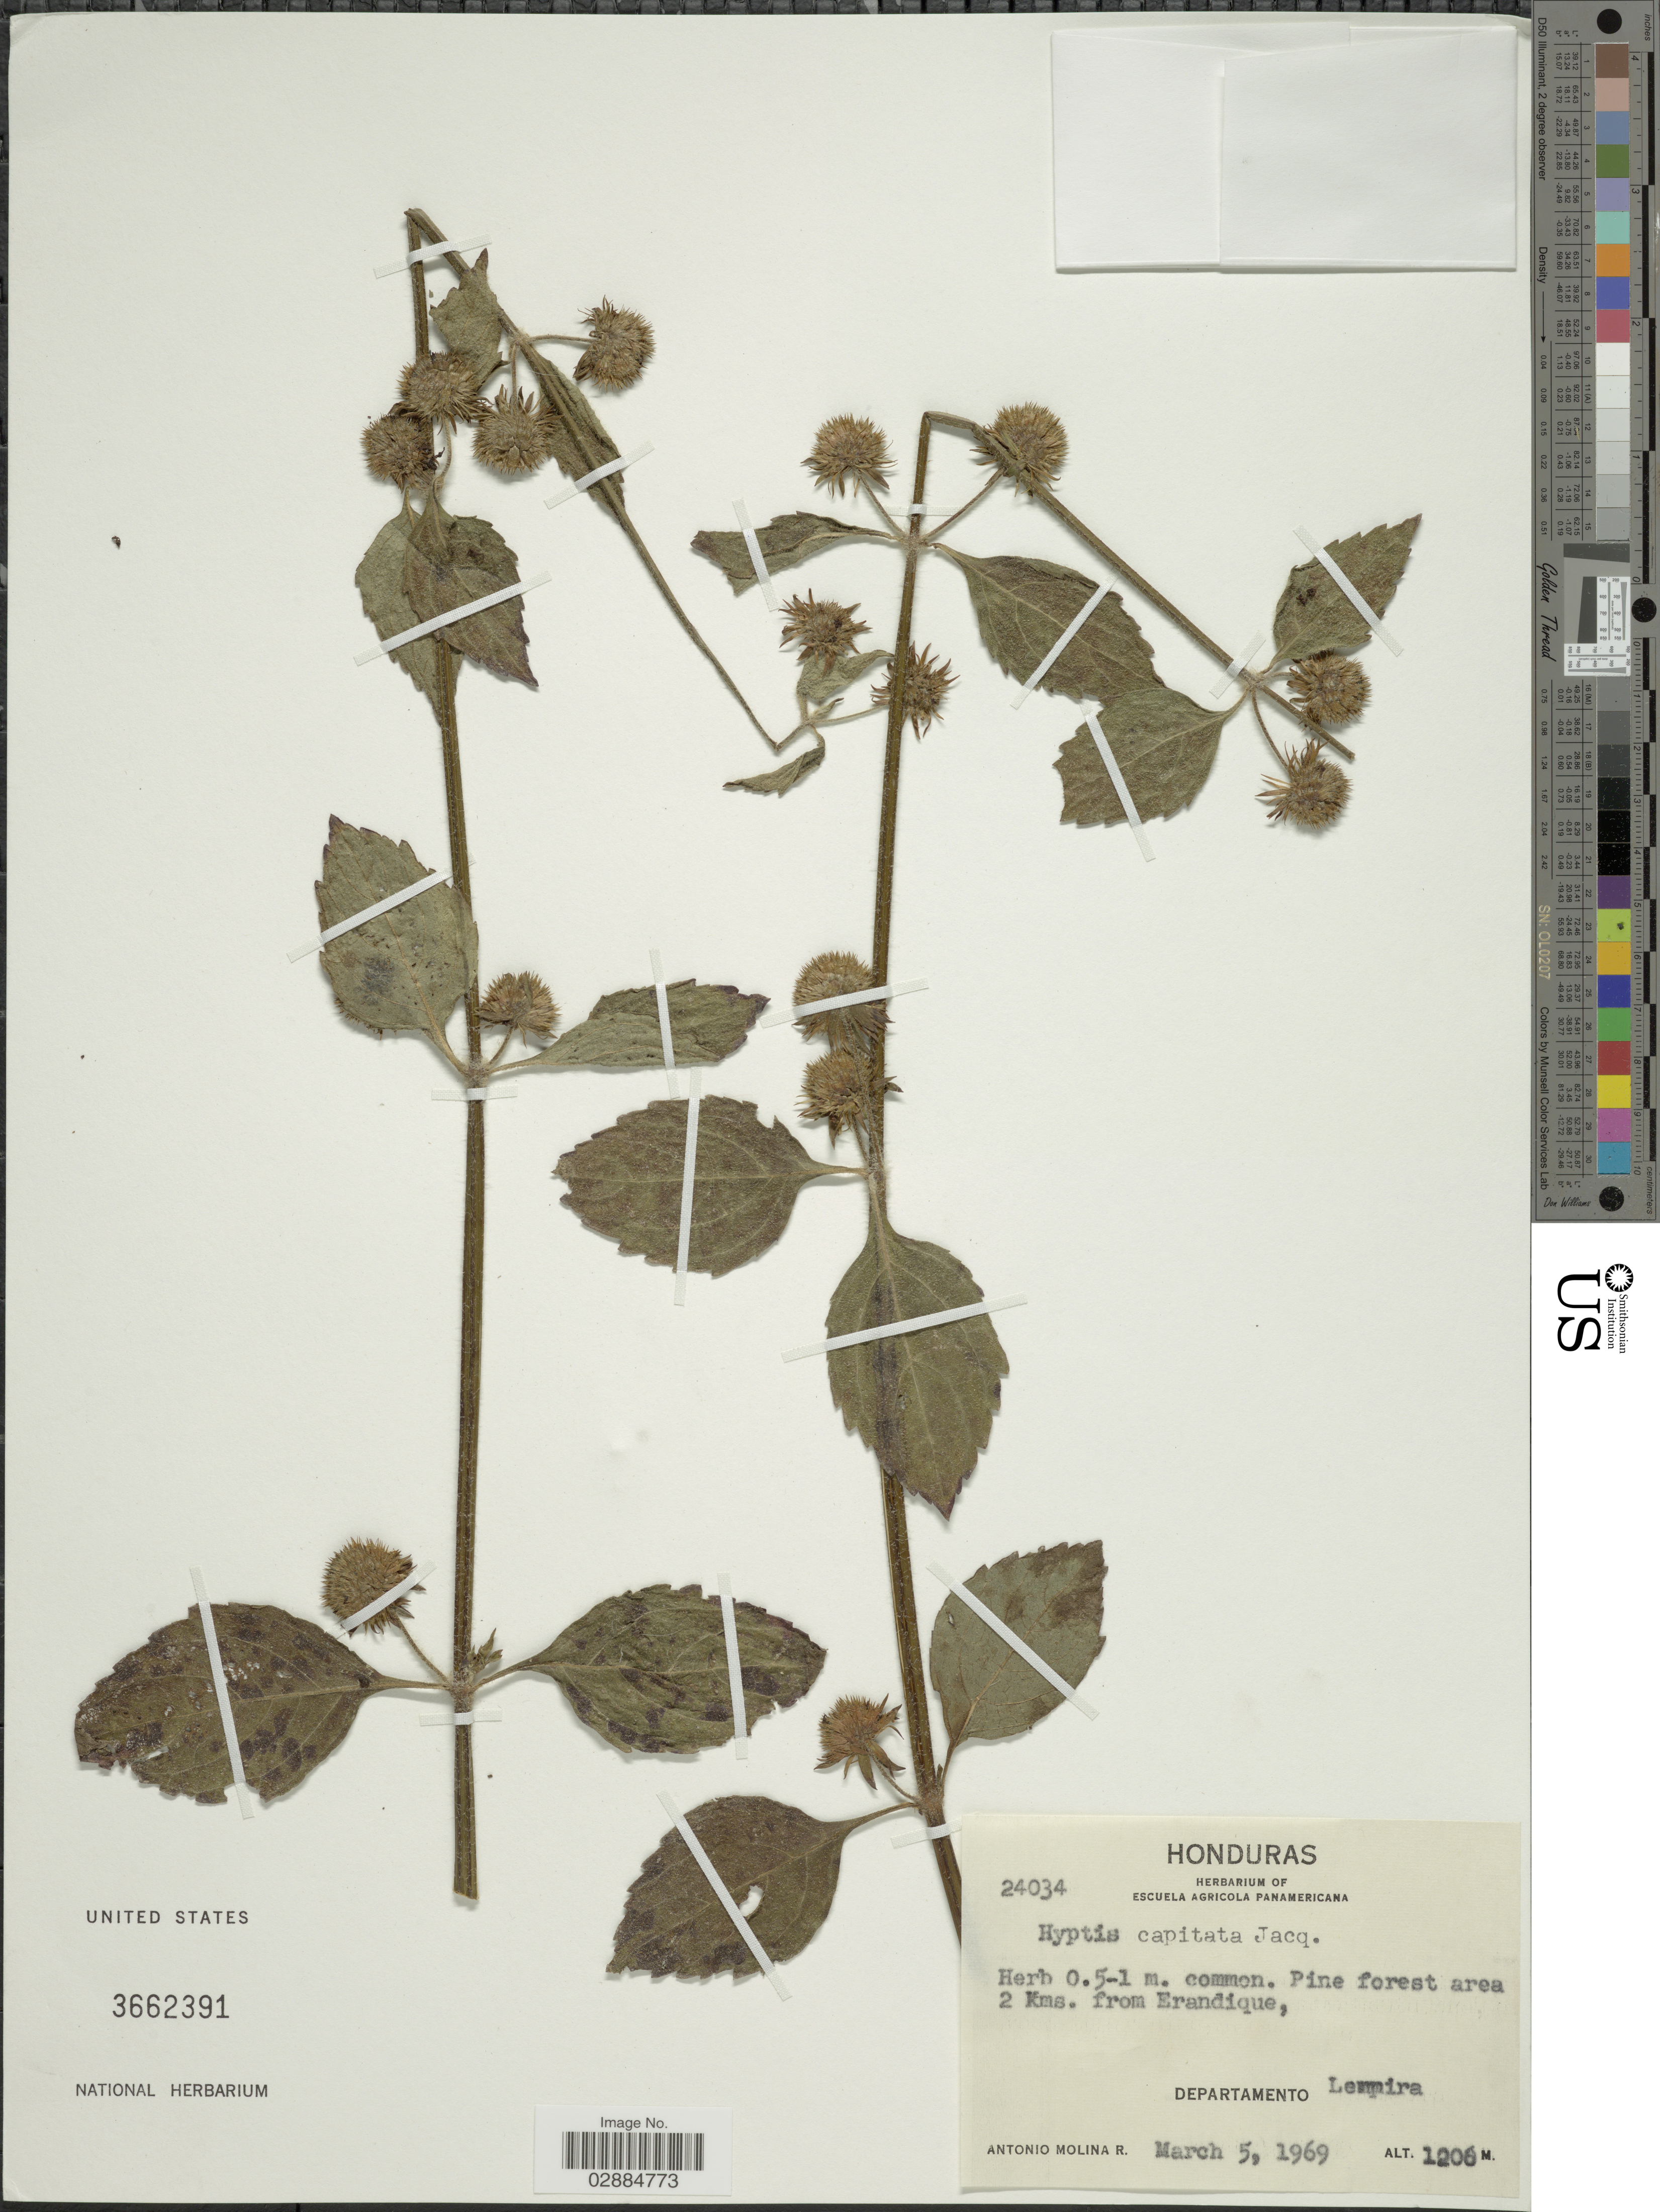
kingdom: Plantae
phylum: Tracheophyta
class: Magnoliopsida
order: Lamiales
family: Lamiaceae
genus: Hyptis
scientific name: Hyptis capitata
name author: Jacq.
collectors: A. Molina R.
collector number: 24034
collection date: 1969-03-05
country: Honduras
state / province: Lempira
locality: Pine forest area 2 Kms. from Erandique, Departamento Lempira.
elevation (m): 1206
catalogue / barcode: US 3662391